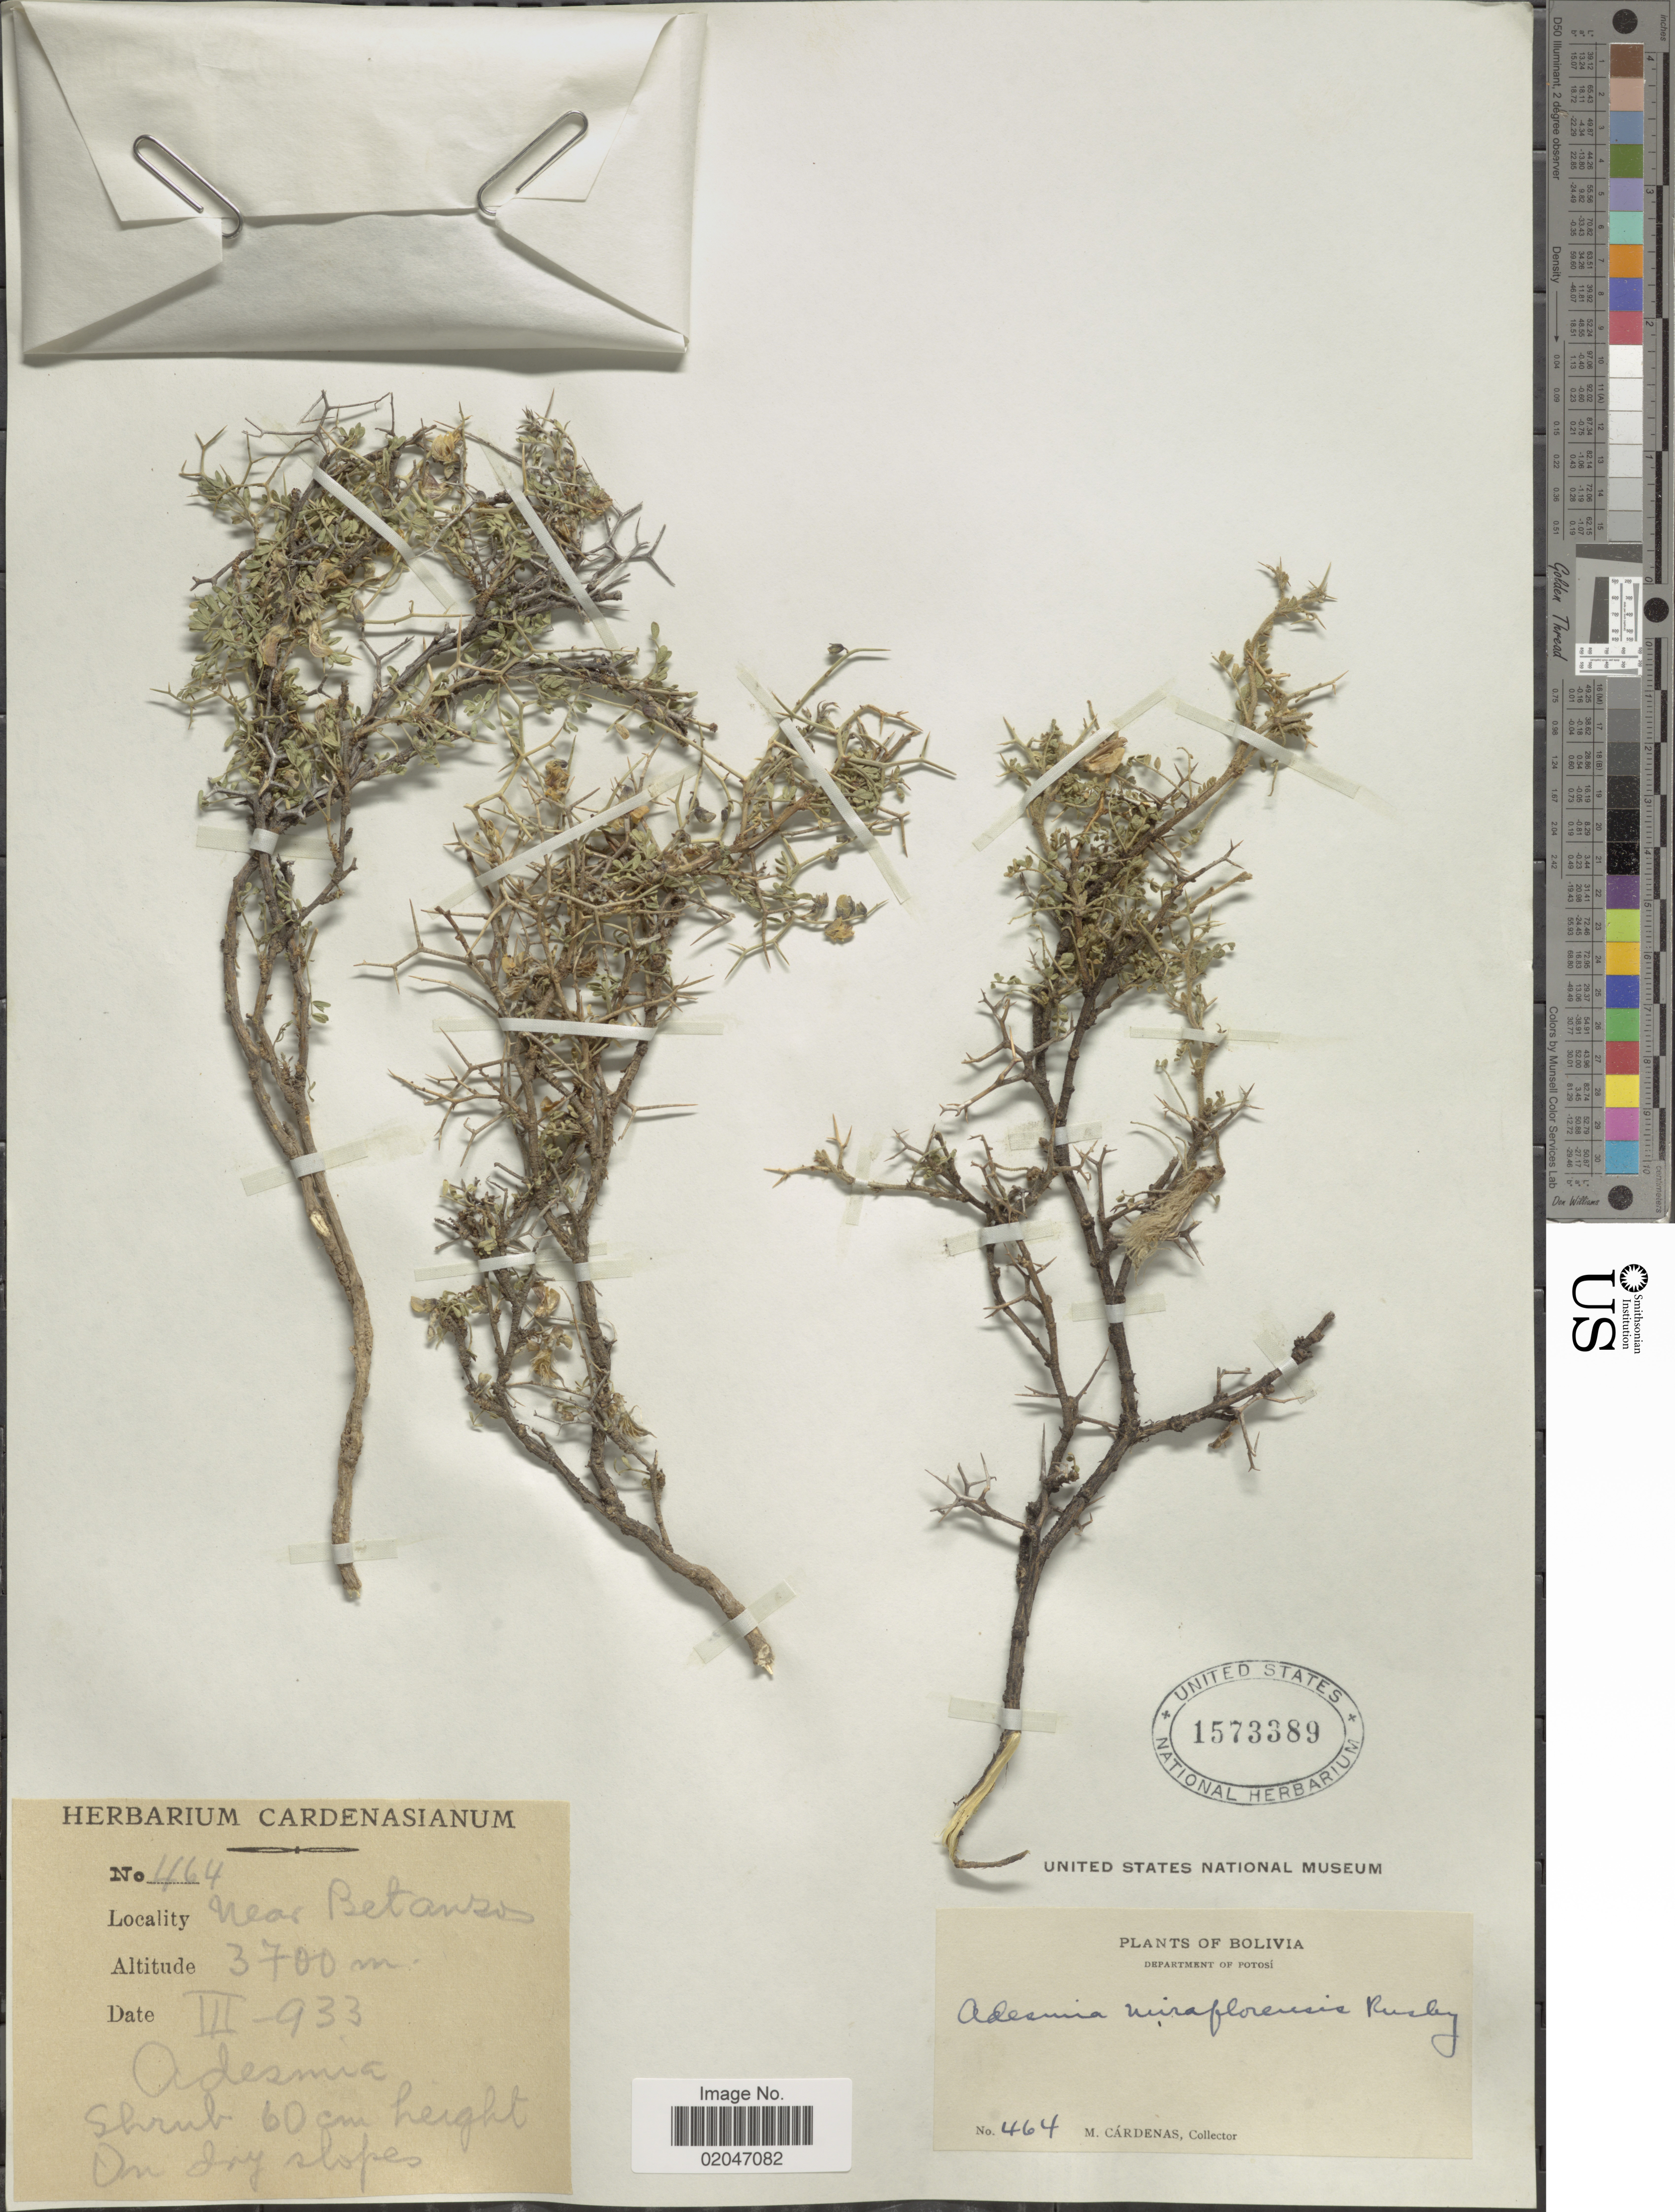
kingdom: Plantae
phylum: Tracheophyta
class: Magnoliopsida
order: Fabales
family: Fabaceae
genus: Adesmia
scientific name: Adesmia miraflorensis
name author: Remy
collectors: M. Cárdenas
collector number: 464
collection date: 1933-03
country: Bolivia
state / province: Potosi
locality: Near Betanzos, on dry slopes.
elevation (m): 3700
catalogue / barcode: US 1573389